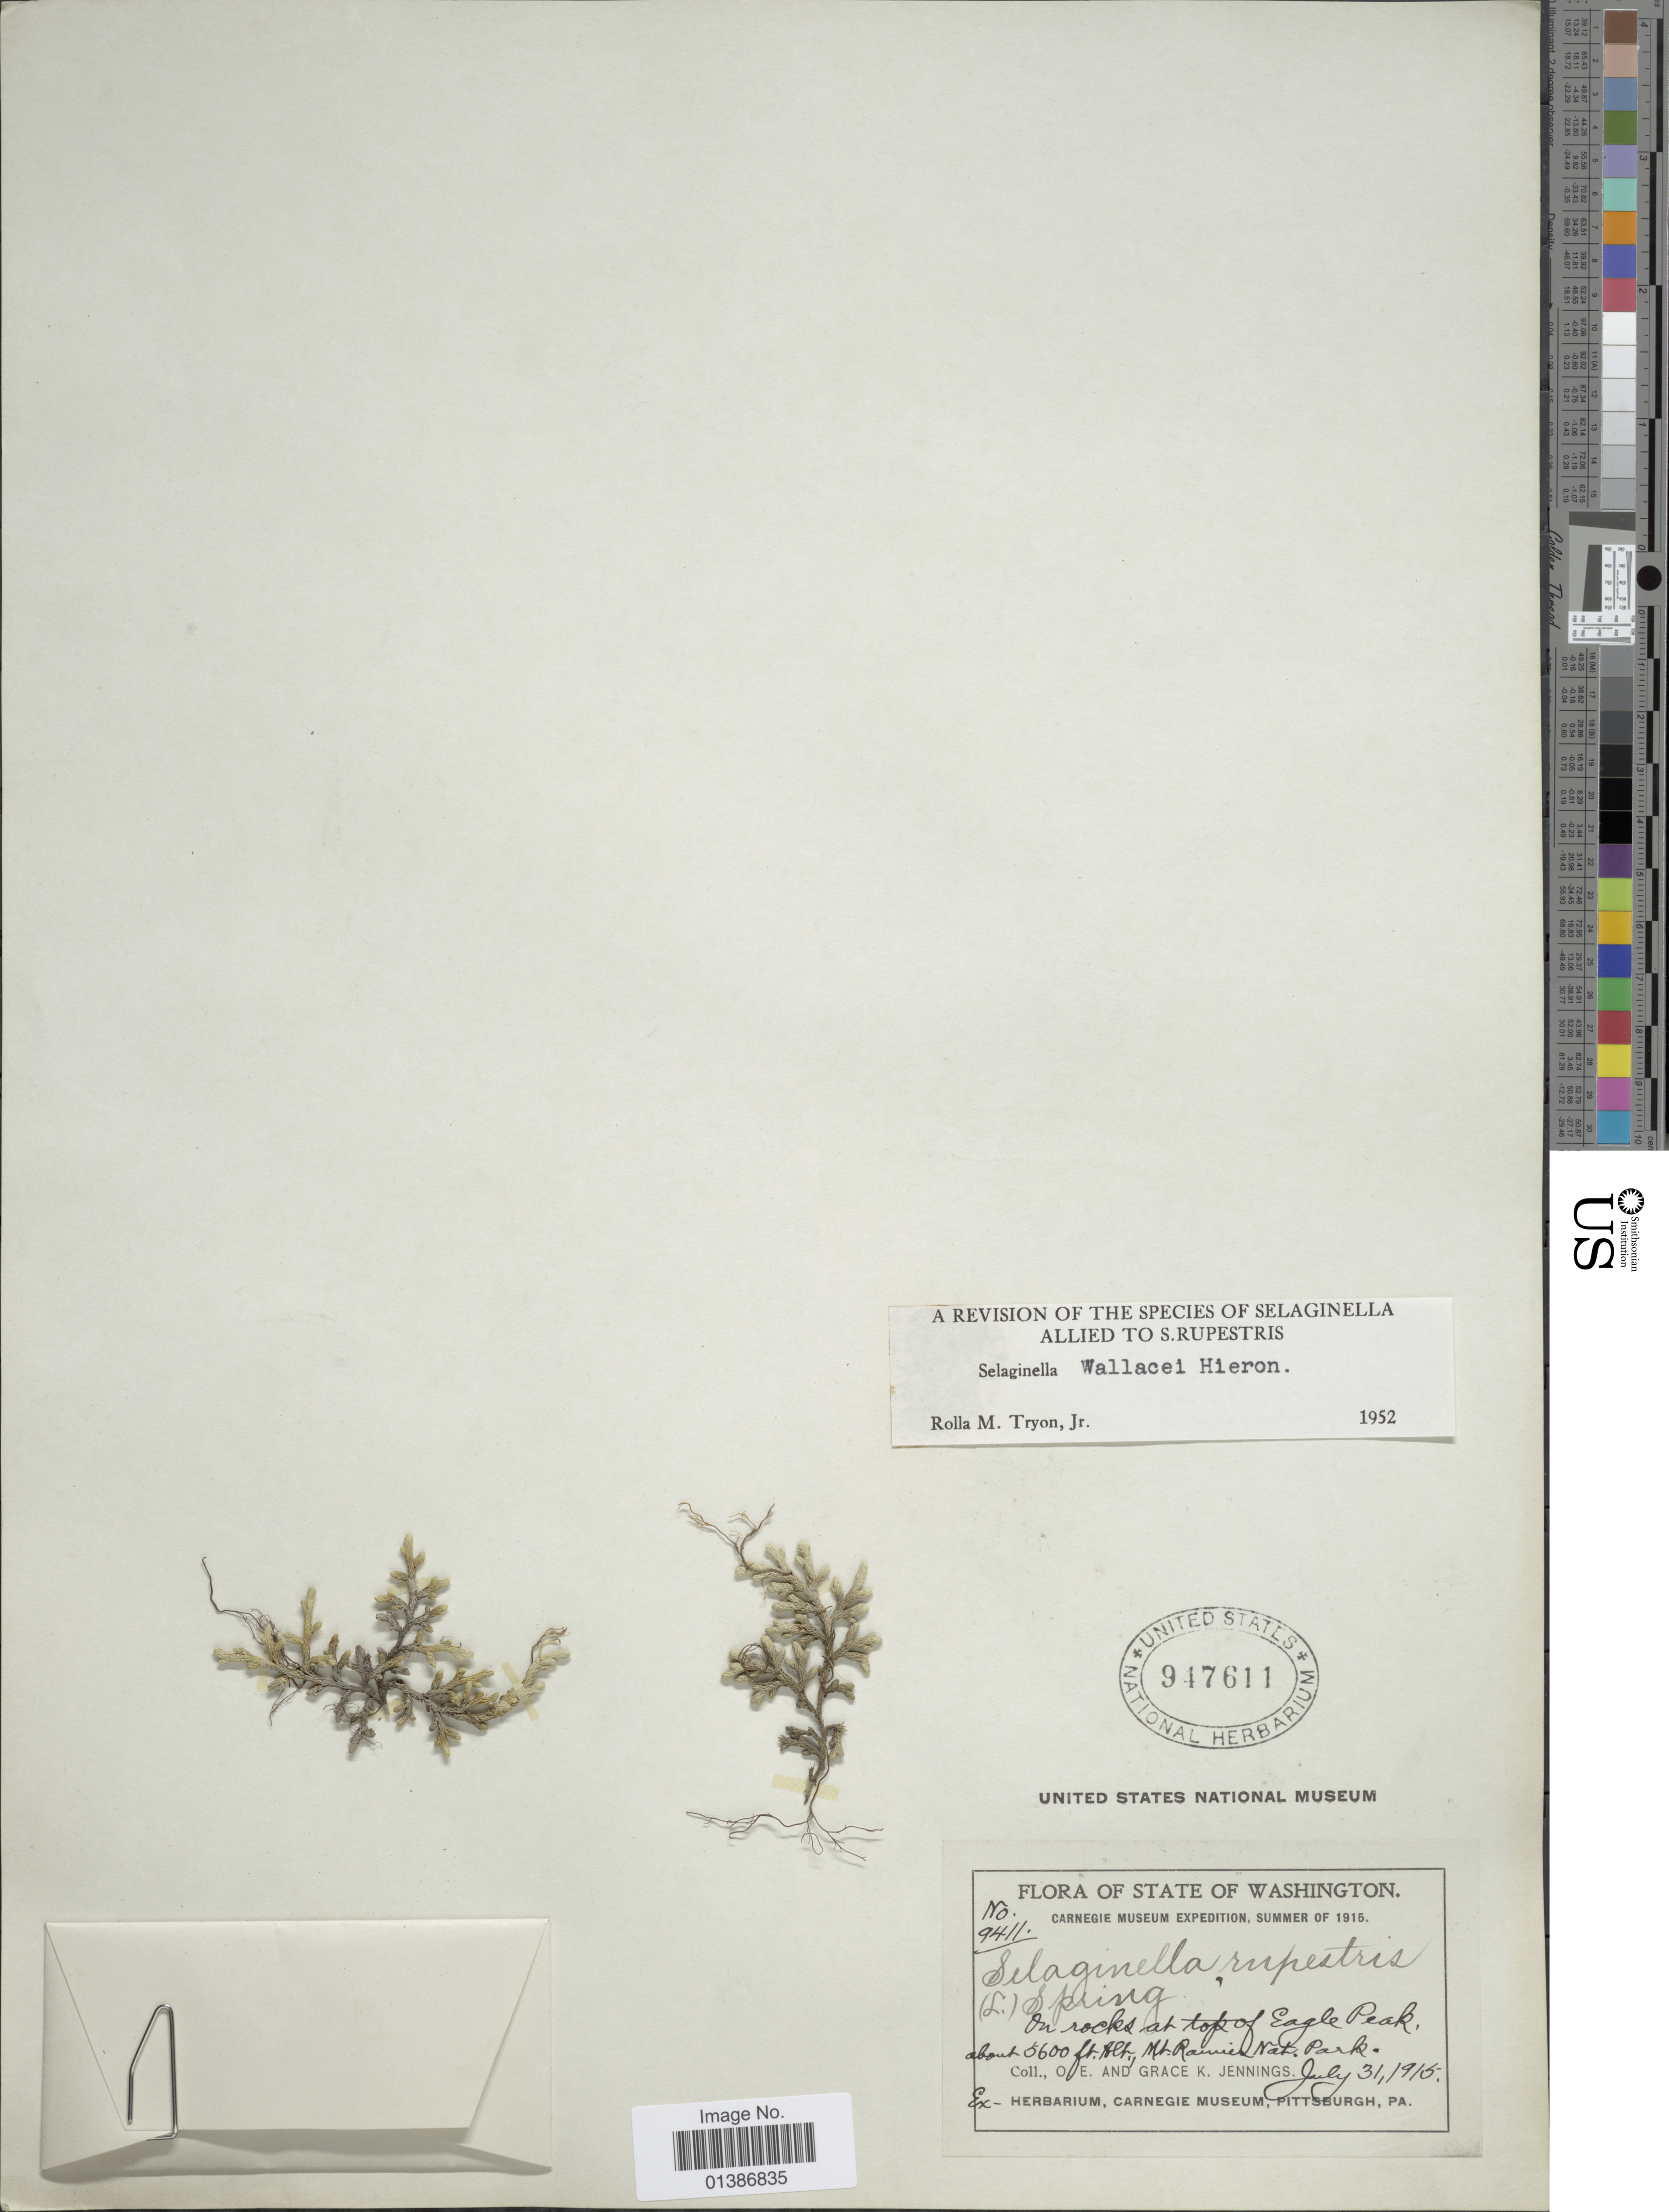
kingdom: Plantae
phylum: Tracheophyta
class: Lycopodiopsida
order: Selaginellales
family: Selaginellaceae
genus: Selaginella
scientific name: Selaginella wallacei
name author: Hieron.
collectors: O. E. Jennings & G. K. Jennings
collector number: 9411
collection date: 1915-07-31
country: United States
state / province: Washington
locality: On rocks at top of Eagle Peak, Mt. Ramie Nat. Park.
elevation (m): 1707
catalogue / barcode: US 947611